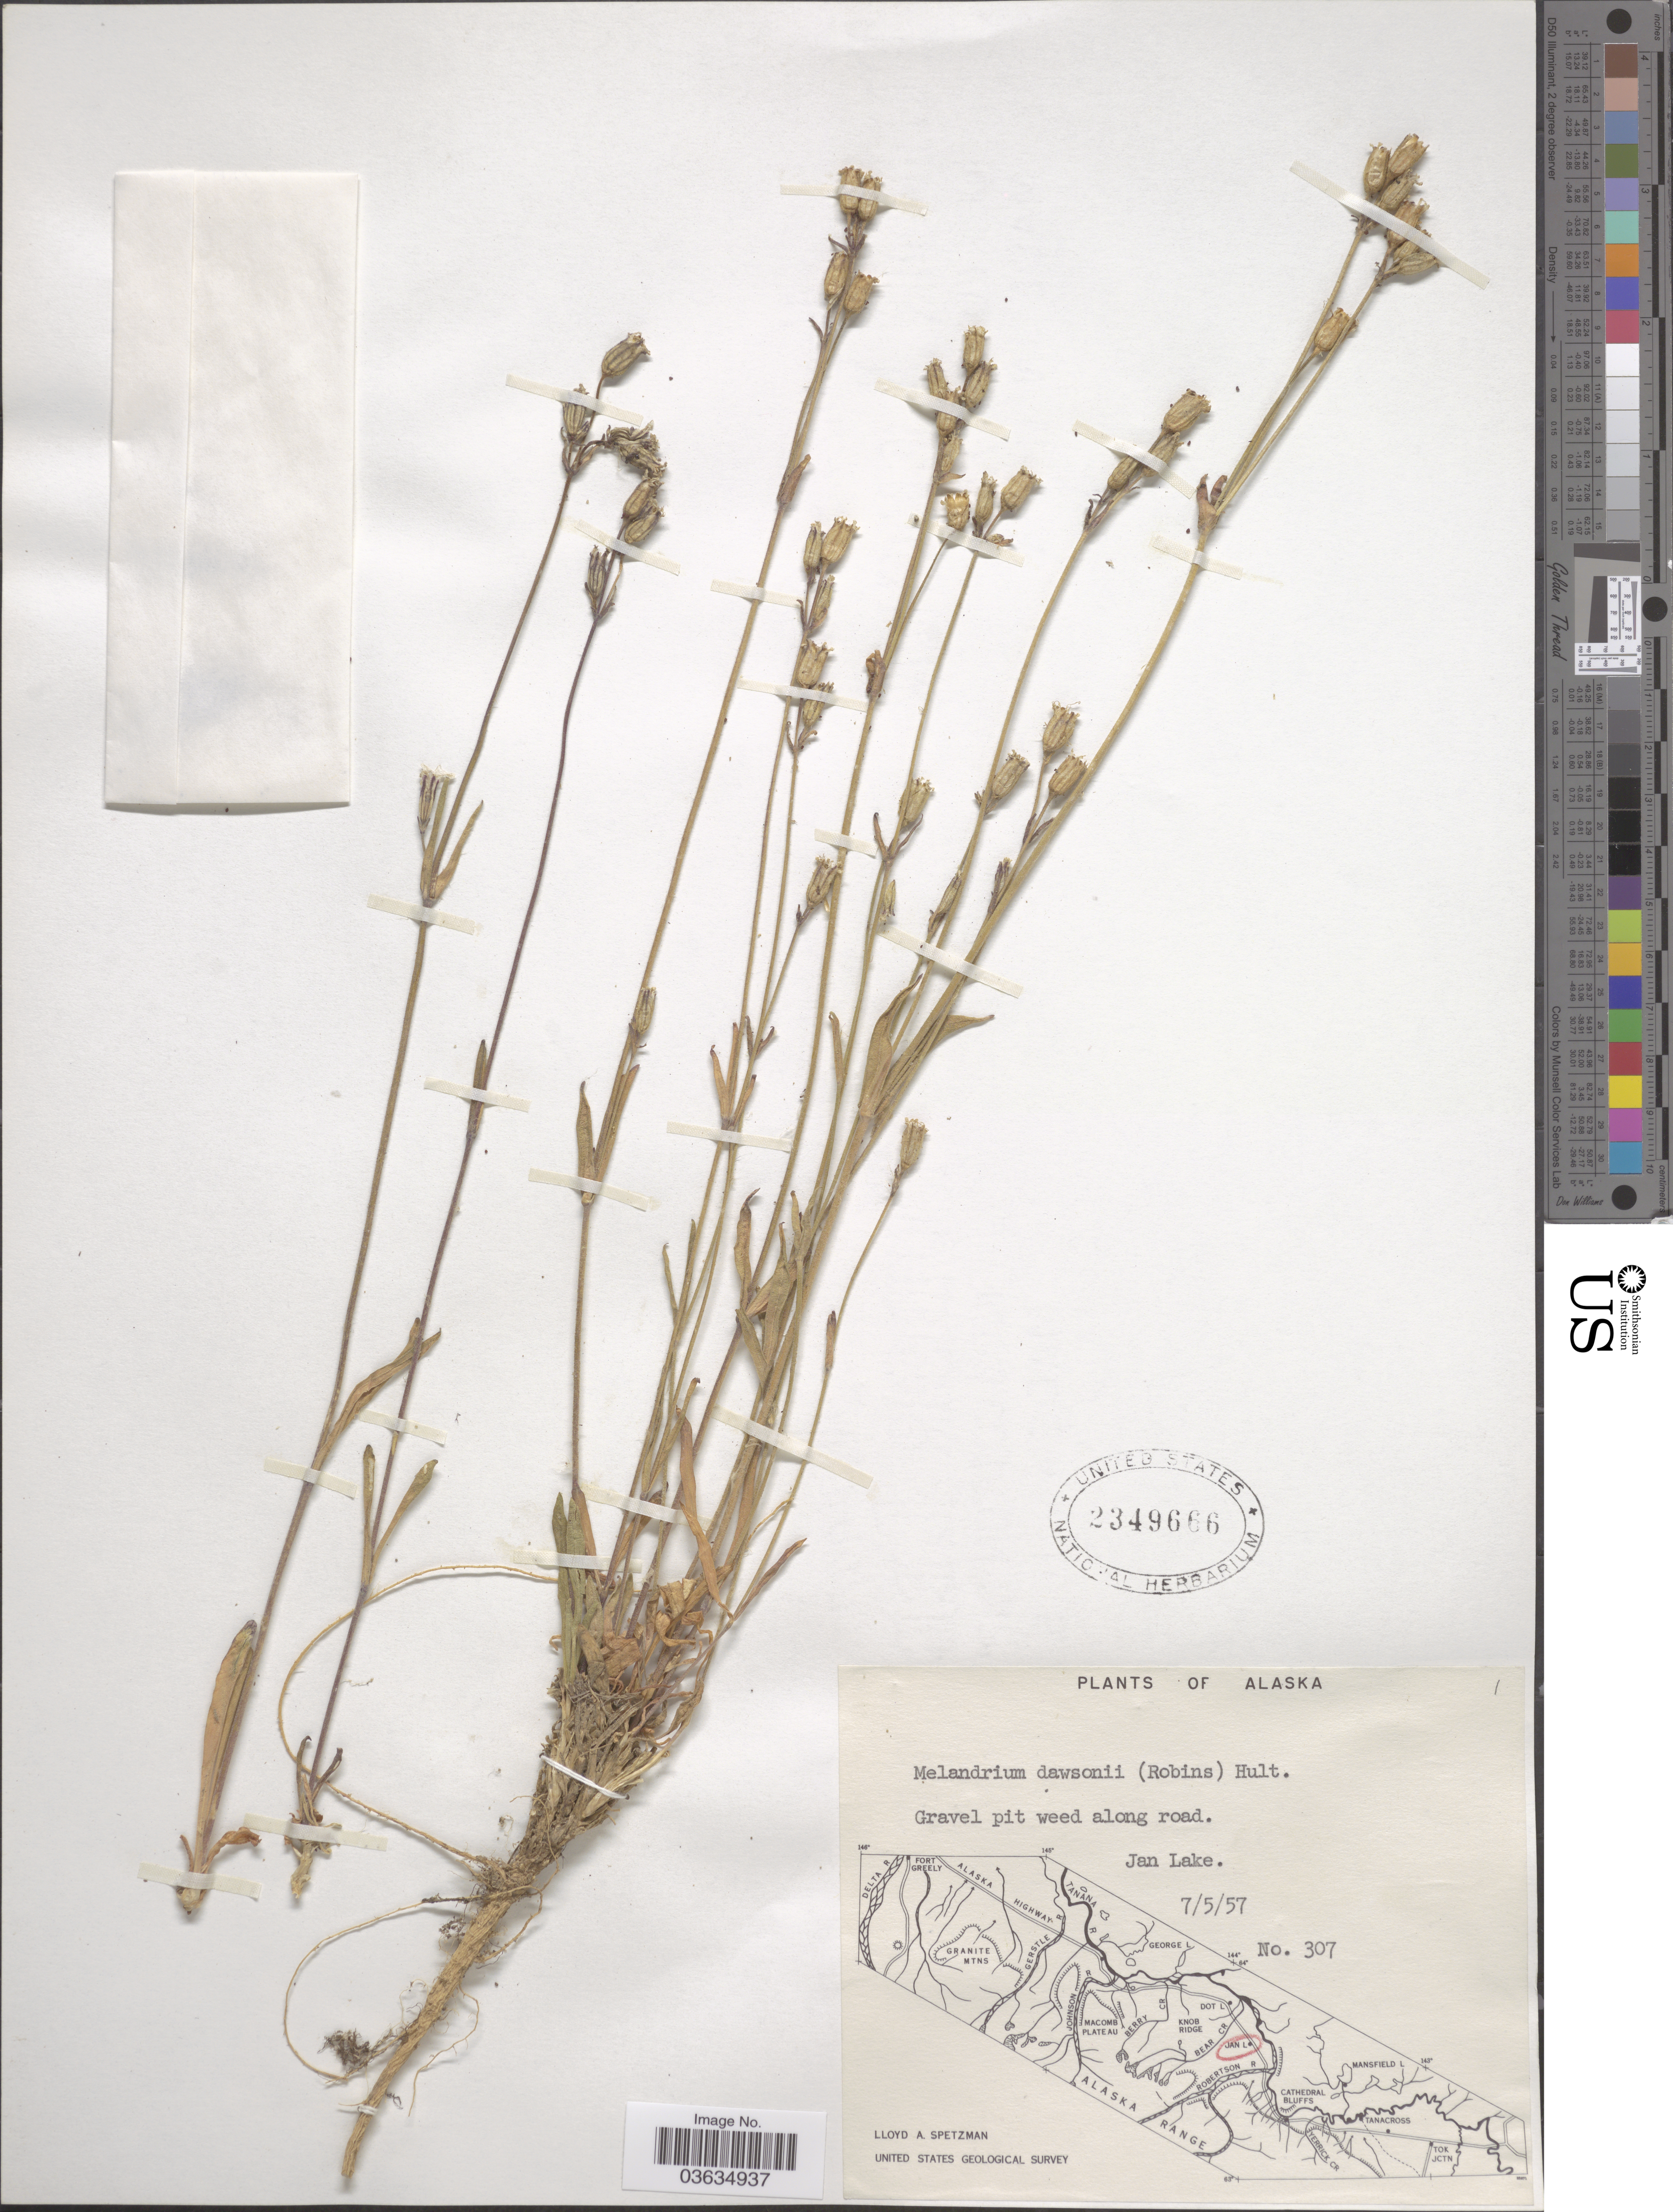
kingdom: Plantae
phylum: Tracheophyta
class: Magnoliopsida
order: Caryophyllales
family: Caryophyllaceae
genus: Silene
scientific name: Silene taimyrensis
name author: (Tolm.) Bocquet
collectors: L. Spetzman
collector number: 307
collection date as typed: Transcribed d/m/y: 5/7/57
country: United States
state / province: Alaska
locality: Gravel pit weed along road. Jan Lake.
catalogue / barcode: US 2349666